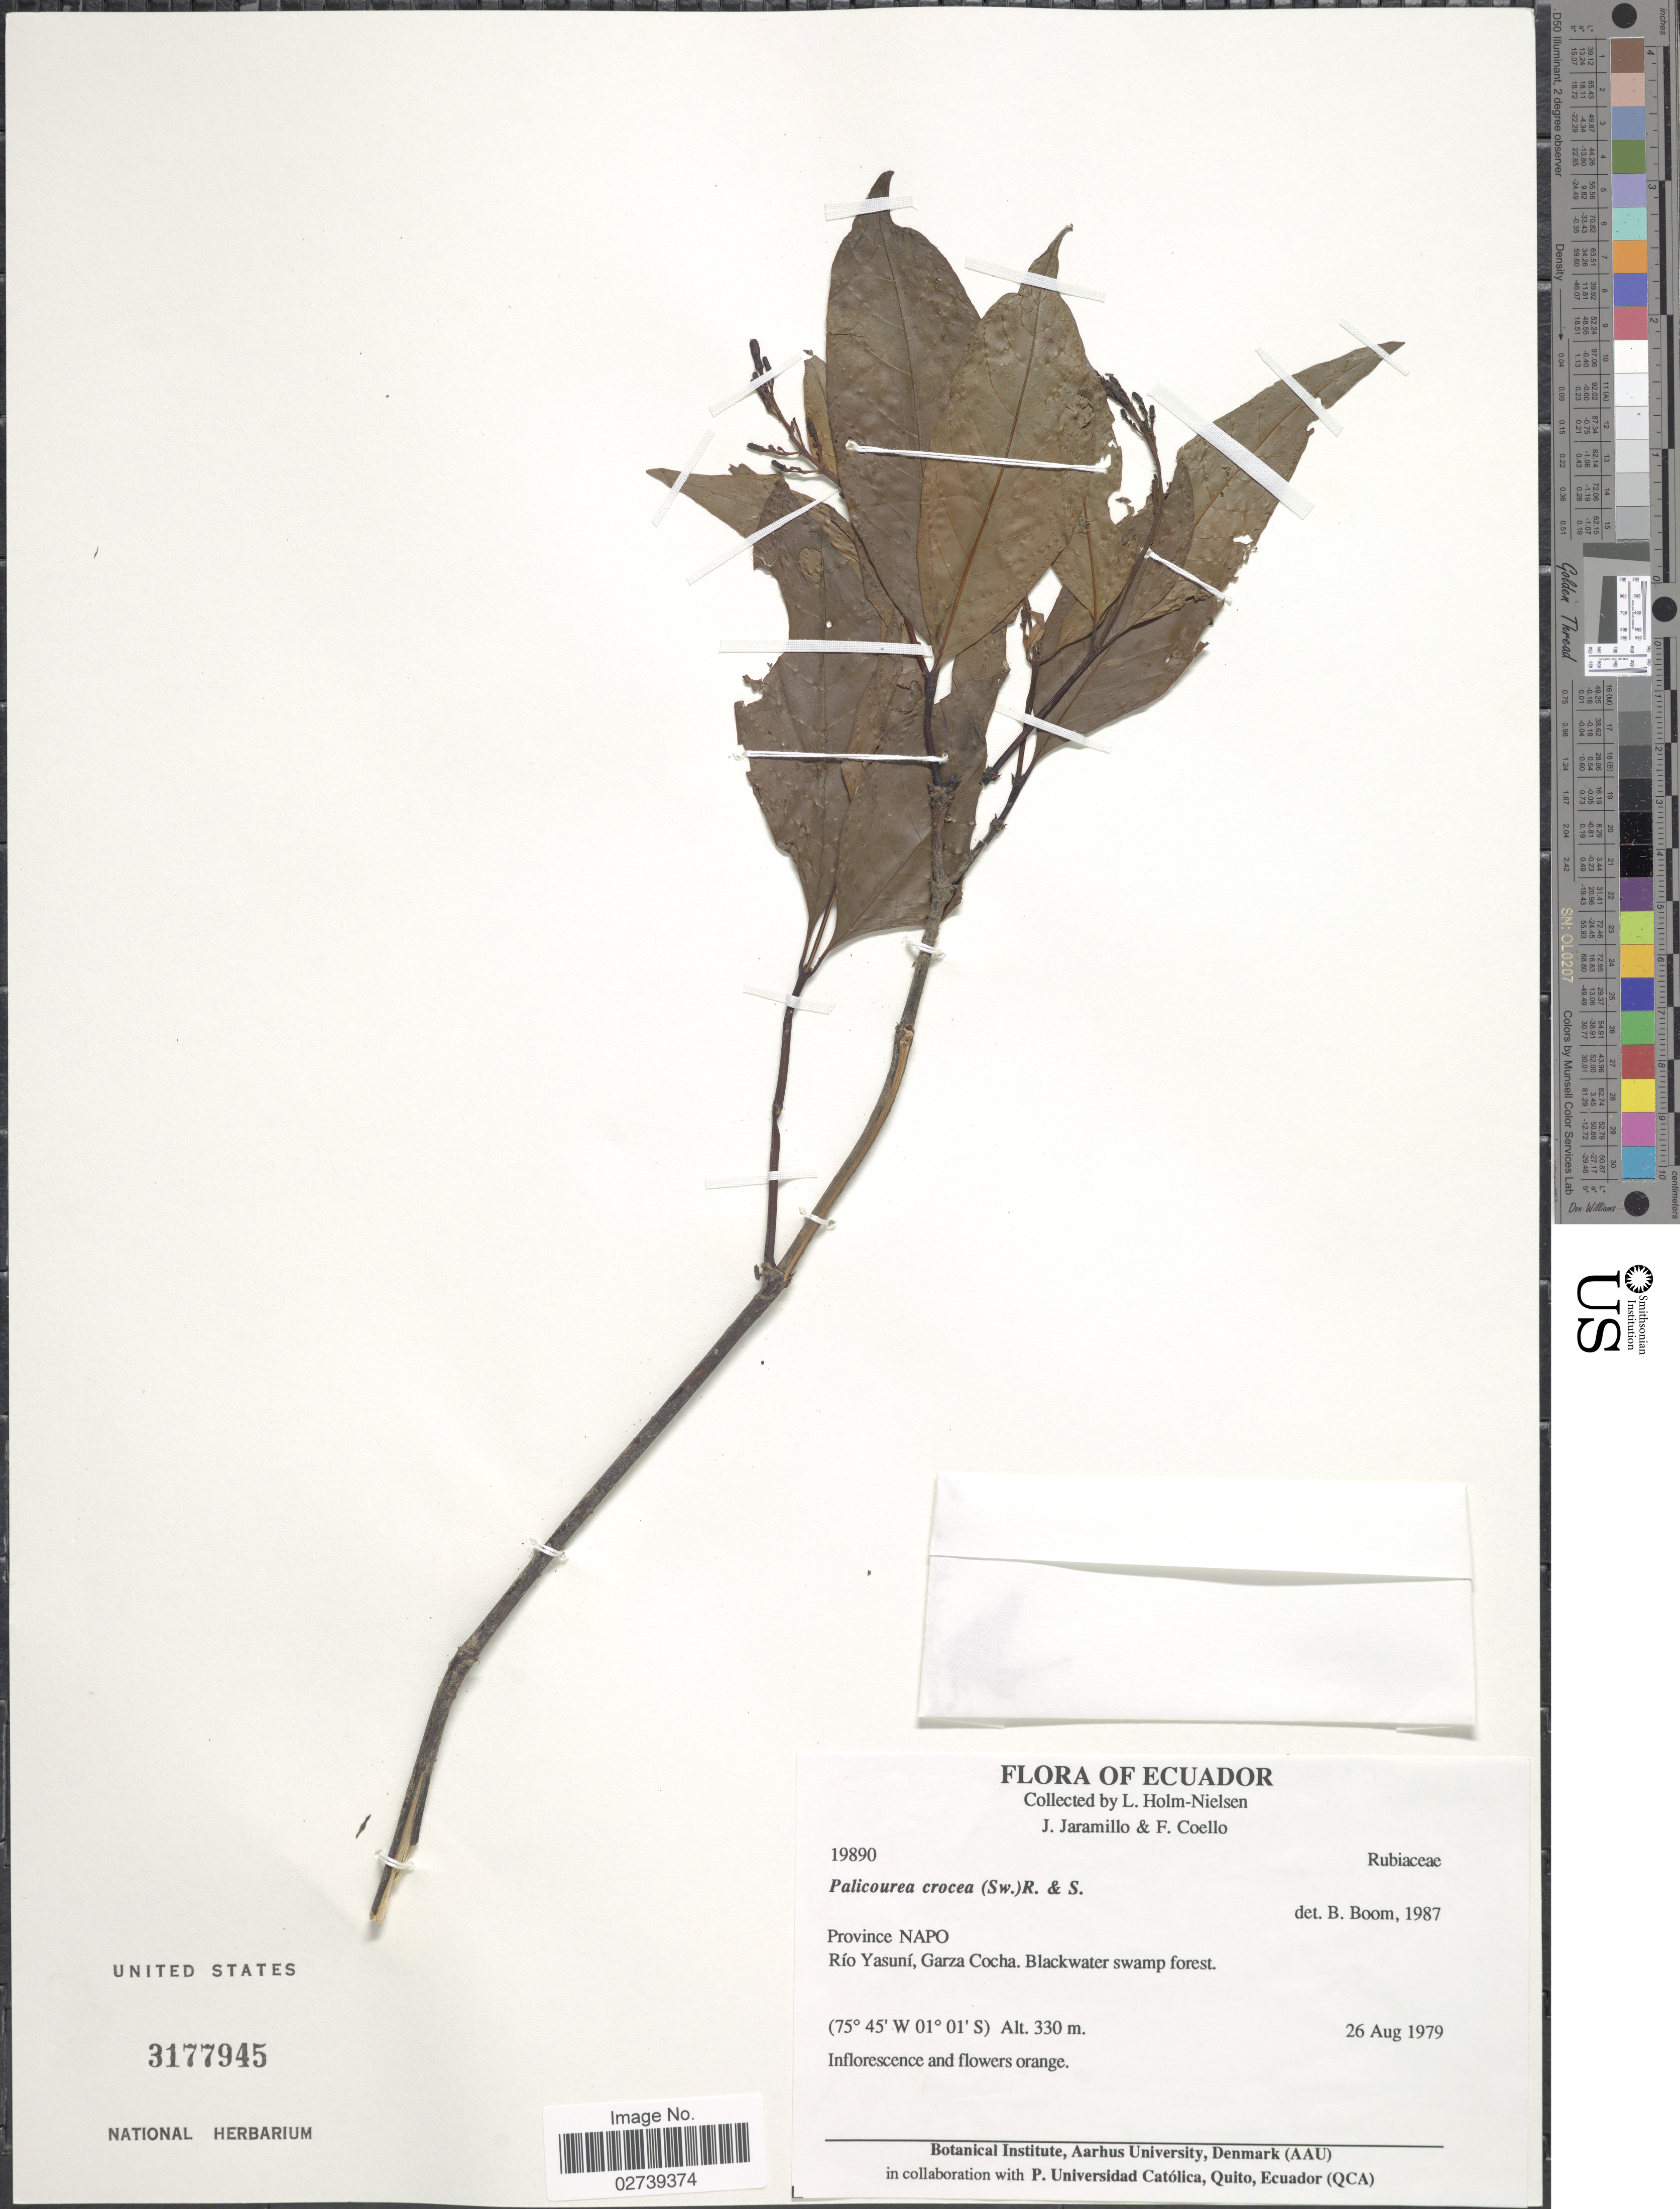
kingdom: Plantae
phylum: Tracheophyta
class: Magnoliopsida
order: Gentianales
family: Rubiaceae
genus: Palicourea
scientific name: Palicourea crocea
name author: (Sw.) Schult.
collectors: L. Holm-Nielsen, J. Jaramillo & F. Coello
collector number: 19890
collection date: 1979-08-26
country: Ecuador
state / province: Napo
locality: Rio Yasuni, Garza Cocha, Blackwater swamp forest.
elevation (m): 330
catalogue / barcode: US 3177945